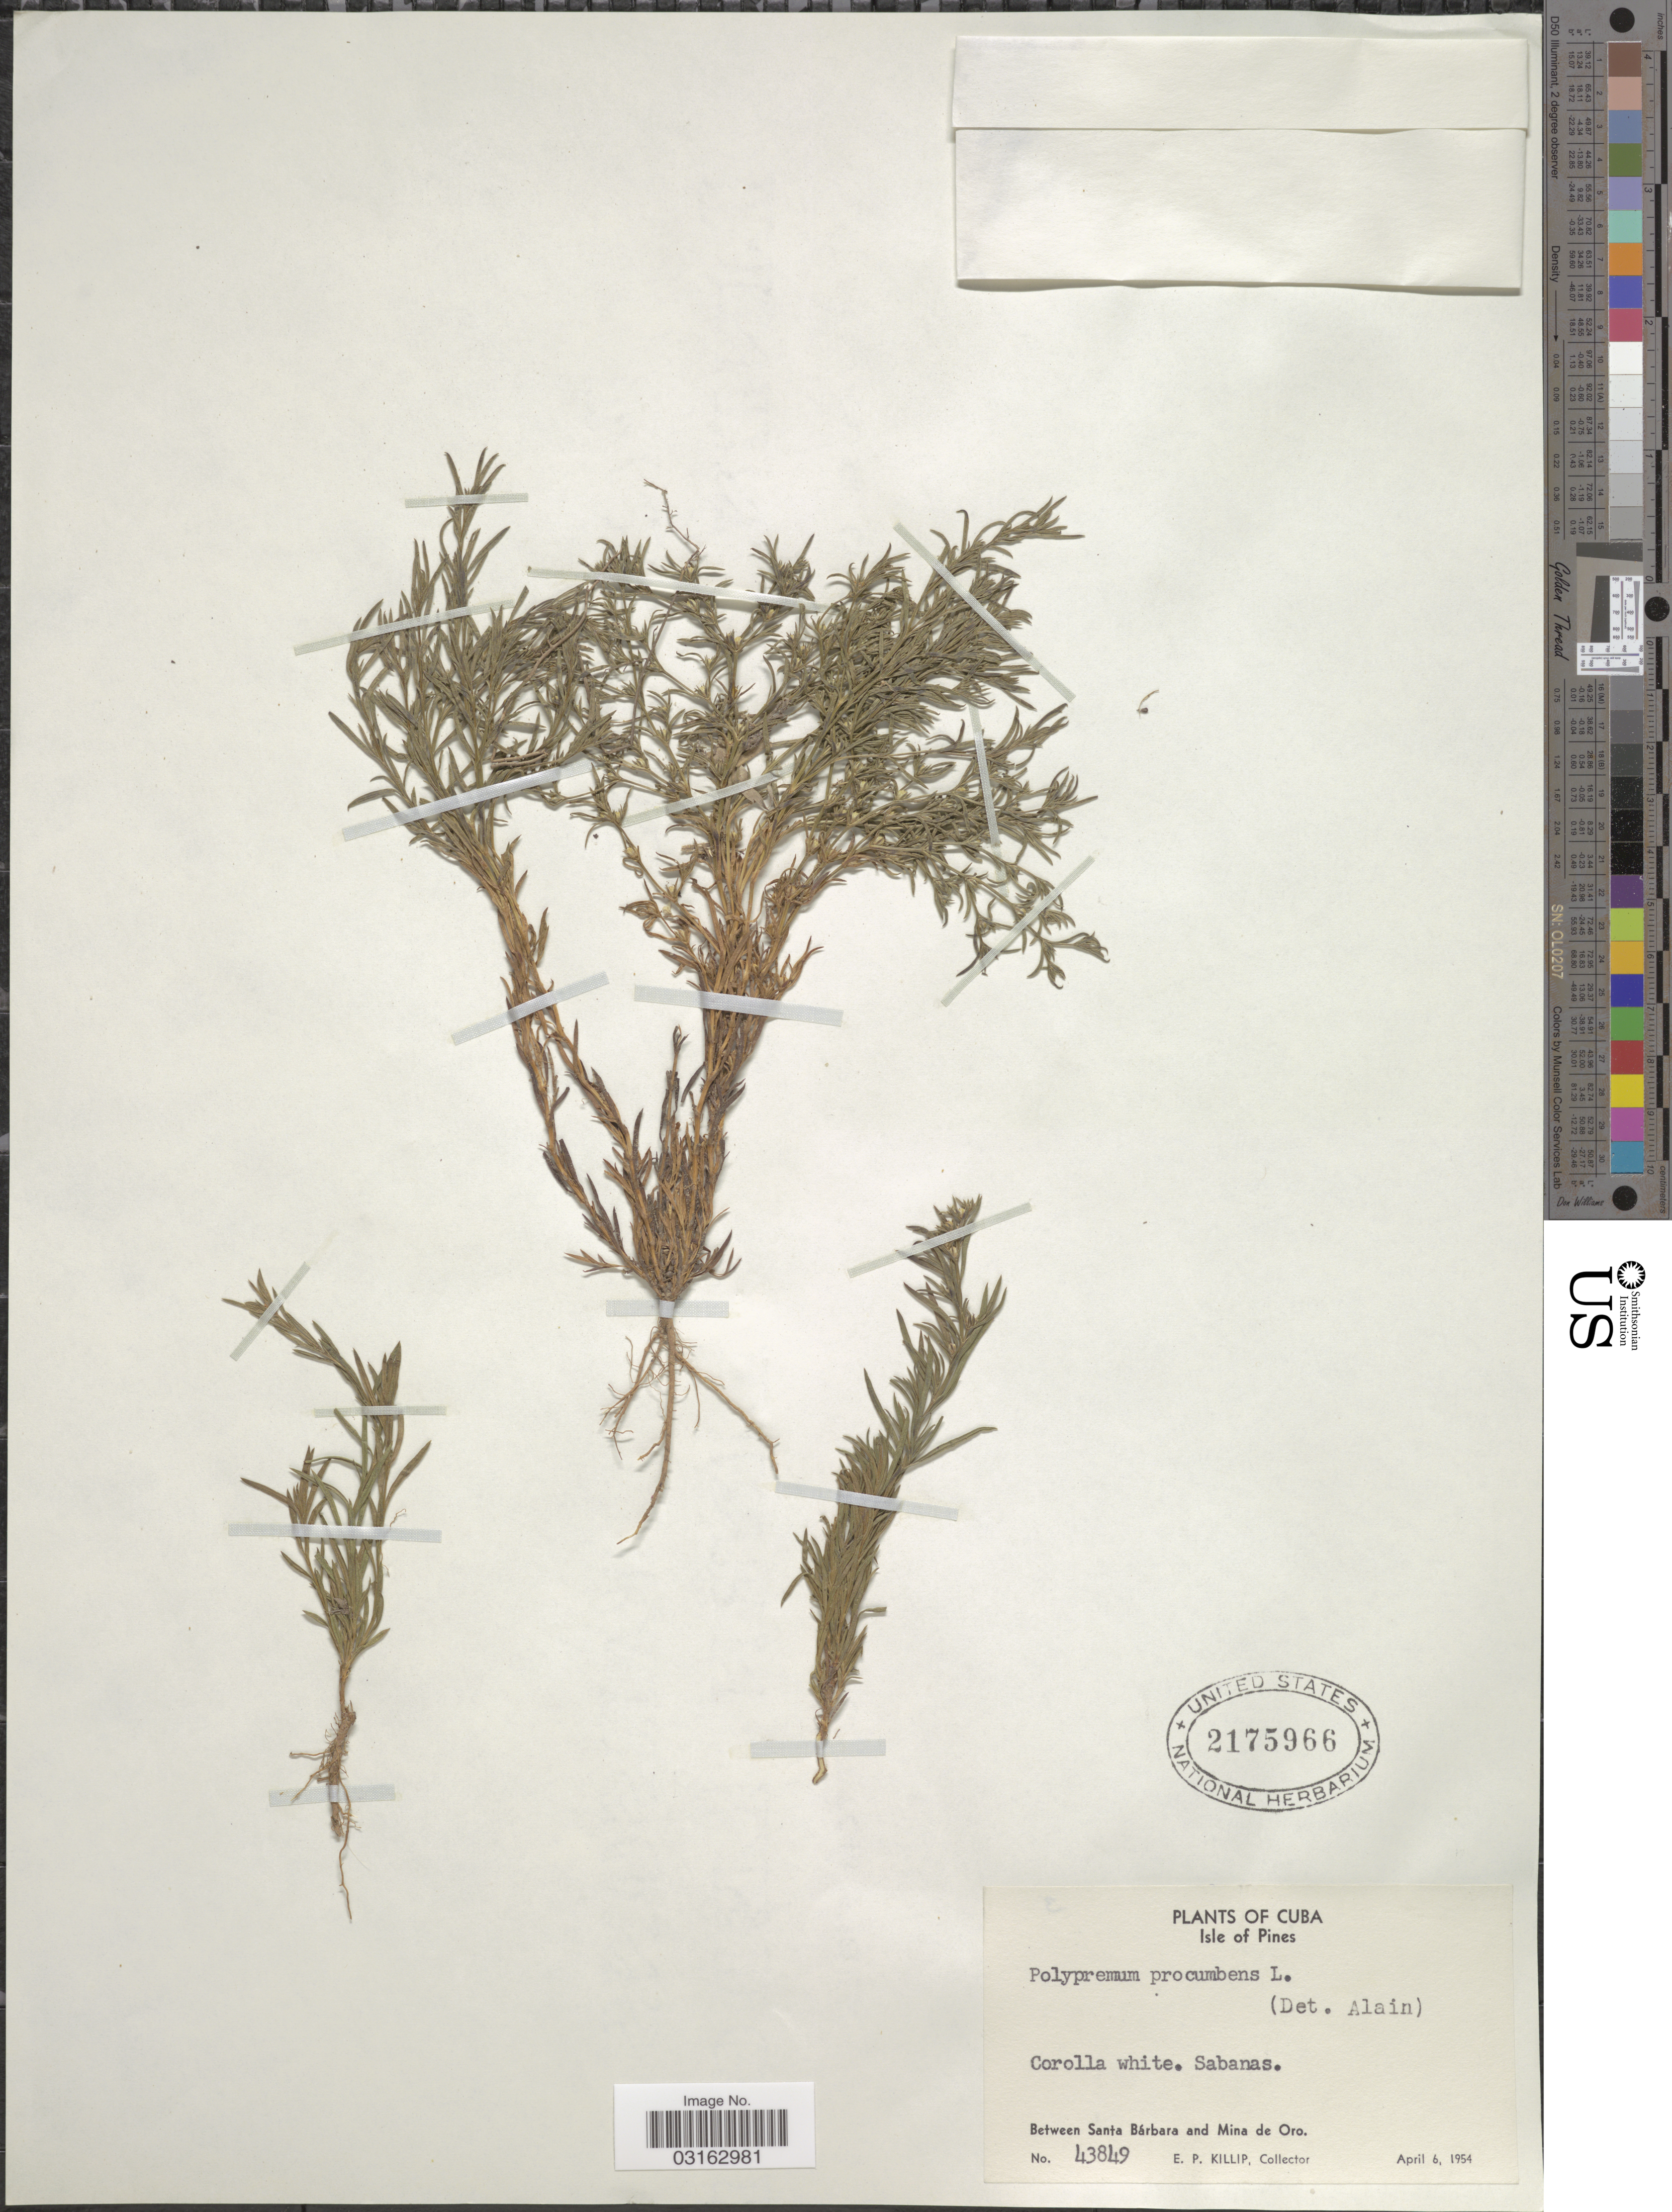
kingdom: Plantae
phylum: Tracheophyta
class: Magnoliopsida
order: Lamiales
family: Tetrachondraceae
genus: Polypremum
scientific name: Polypremum procumbens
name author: L.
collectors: E. P. Killip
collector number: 43849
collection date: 1954-04-06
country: Cuba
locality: Isle of Pines, Between Santa Bárbara and Mina de Oro.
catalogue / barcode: US 2175966